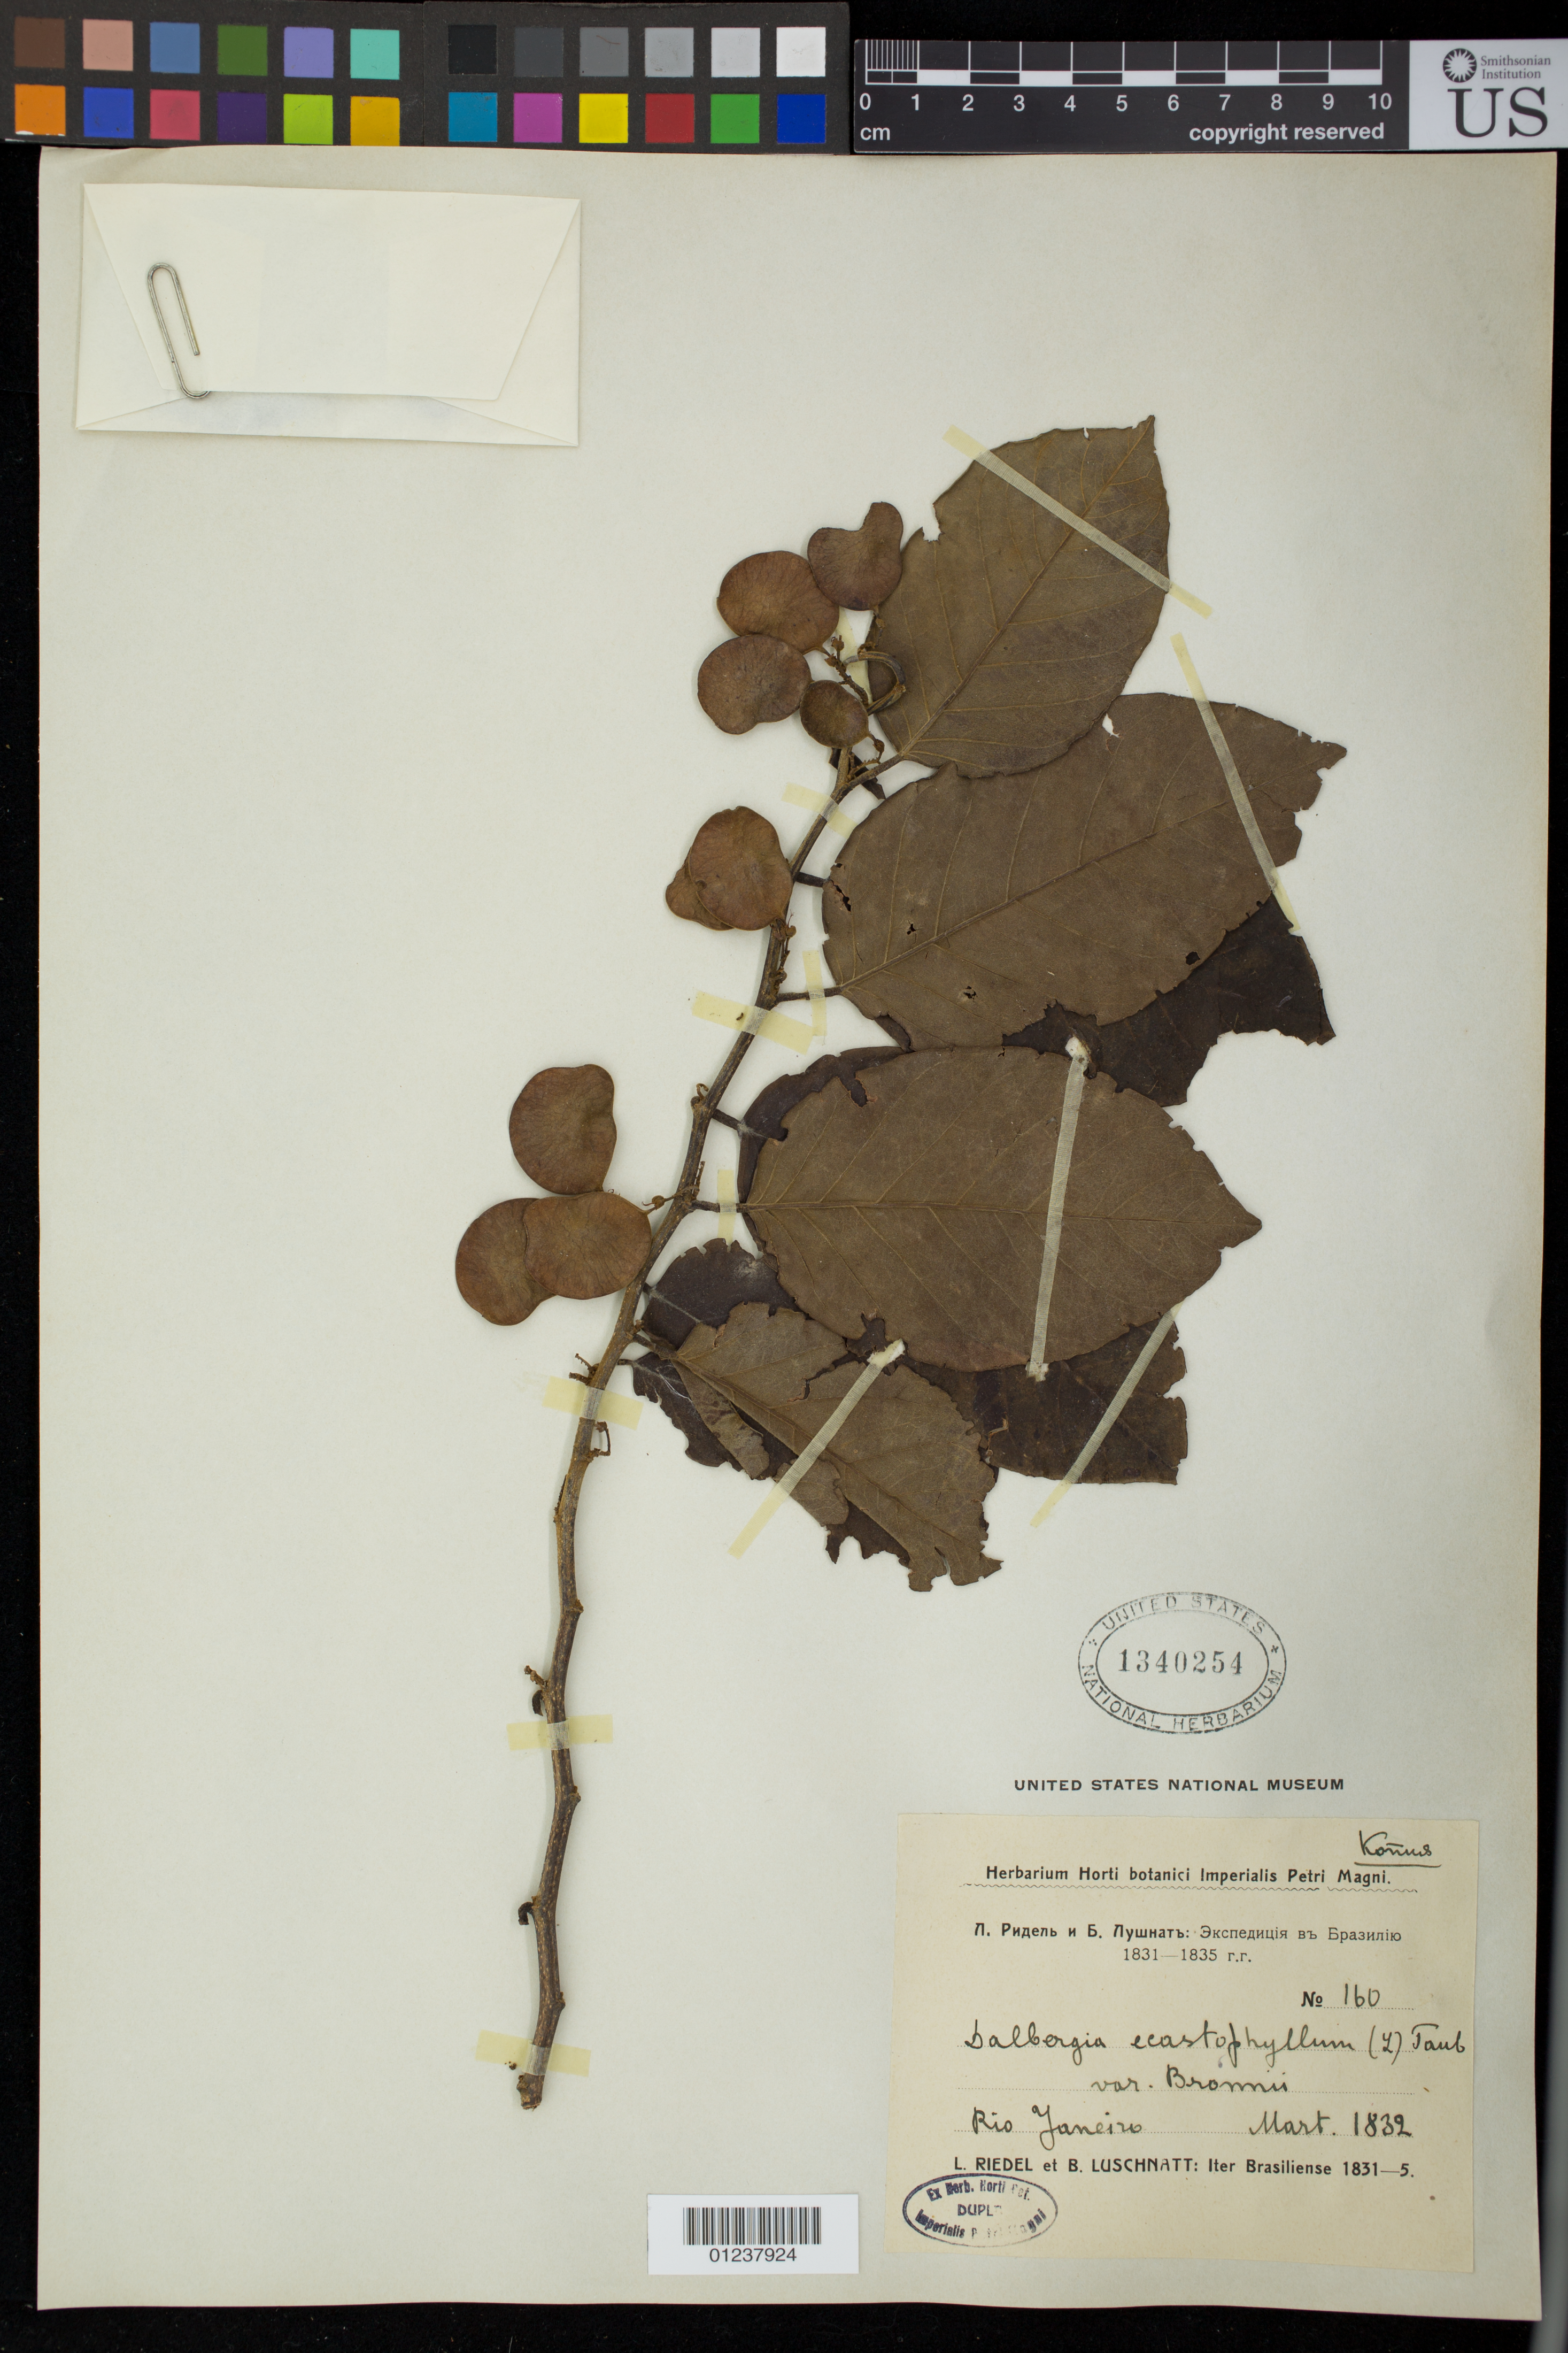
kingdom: Plantae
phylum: Tracheophyta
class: Magnoliopsida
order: Fabales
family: Fabaceae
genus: Dalbergia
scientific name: Dalbergia ecastaphyllum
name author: (L.) Taub.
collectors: L. Riedel & B. Luschnatt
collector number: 160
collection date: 1832-03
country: Brazil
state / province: Rio de Janeiro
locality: Rio Janeiro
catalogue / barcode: US 1340254